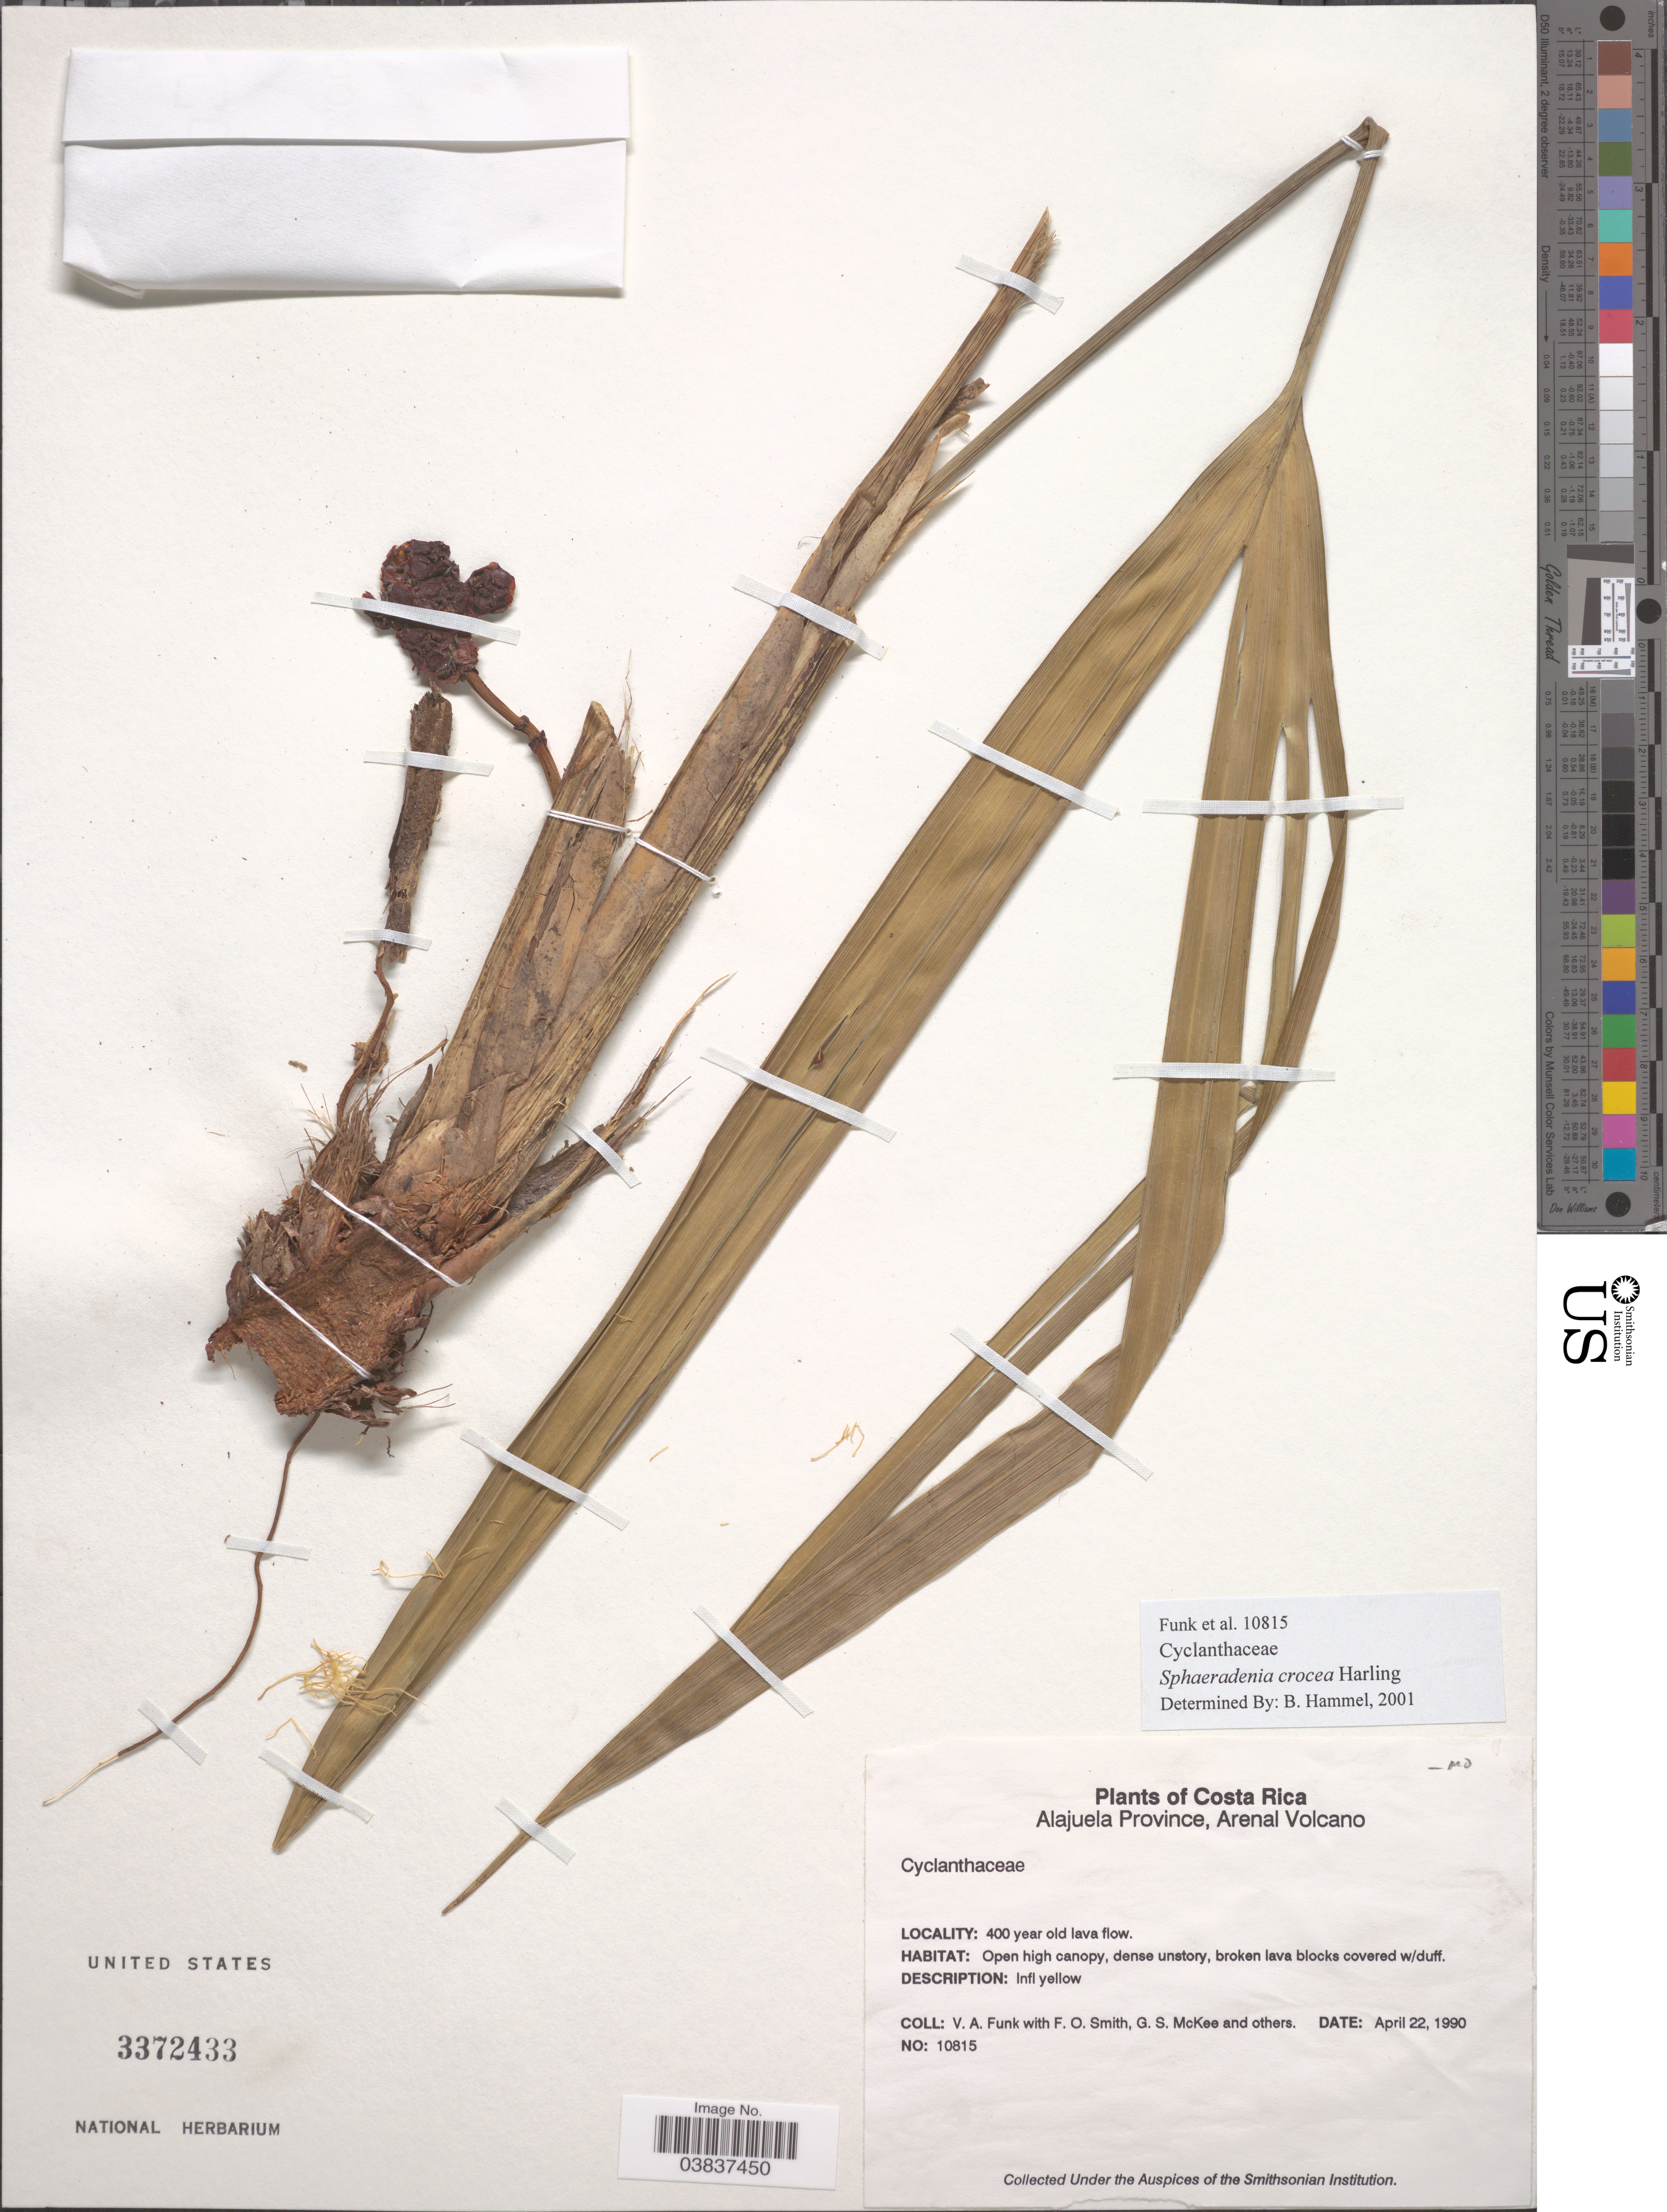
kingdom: Plantae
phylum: Tracheophyta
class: Liliopsida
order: Pandanales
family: Cyclanthaceae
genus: Sphaeradenia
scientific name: Sphaeradenia crocea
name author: Harling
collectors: V. Funk, F. Smith, G. S. McKee & et al.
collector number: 10815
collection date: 1990-04-22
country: Costa Rica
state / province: Alajuela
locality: Arenal Volcano. 400 year old lava flow.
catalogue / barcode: US 3372433